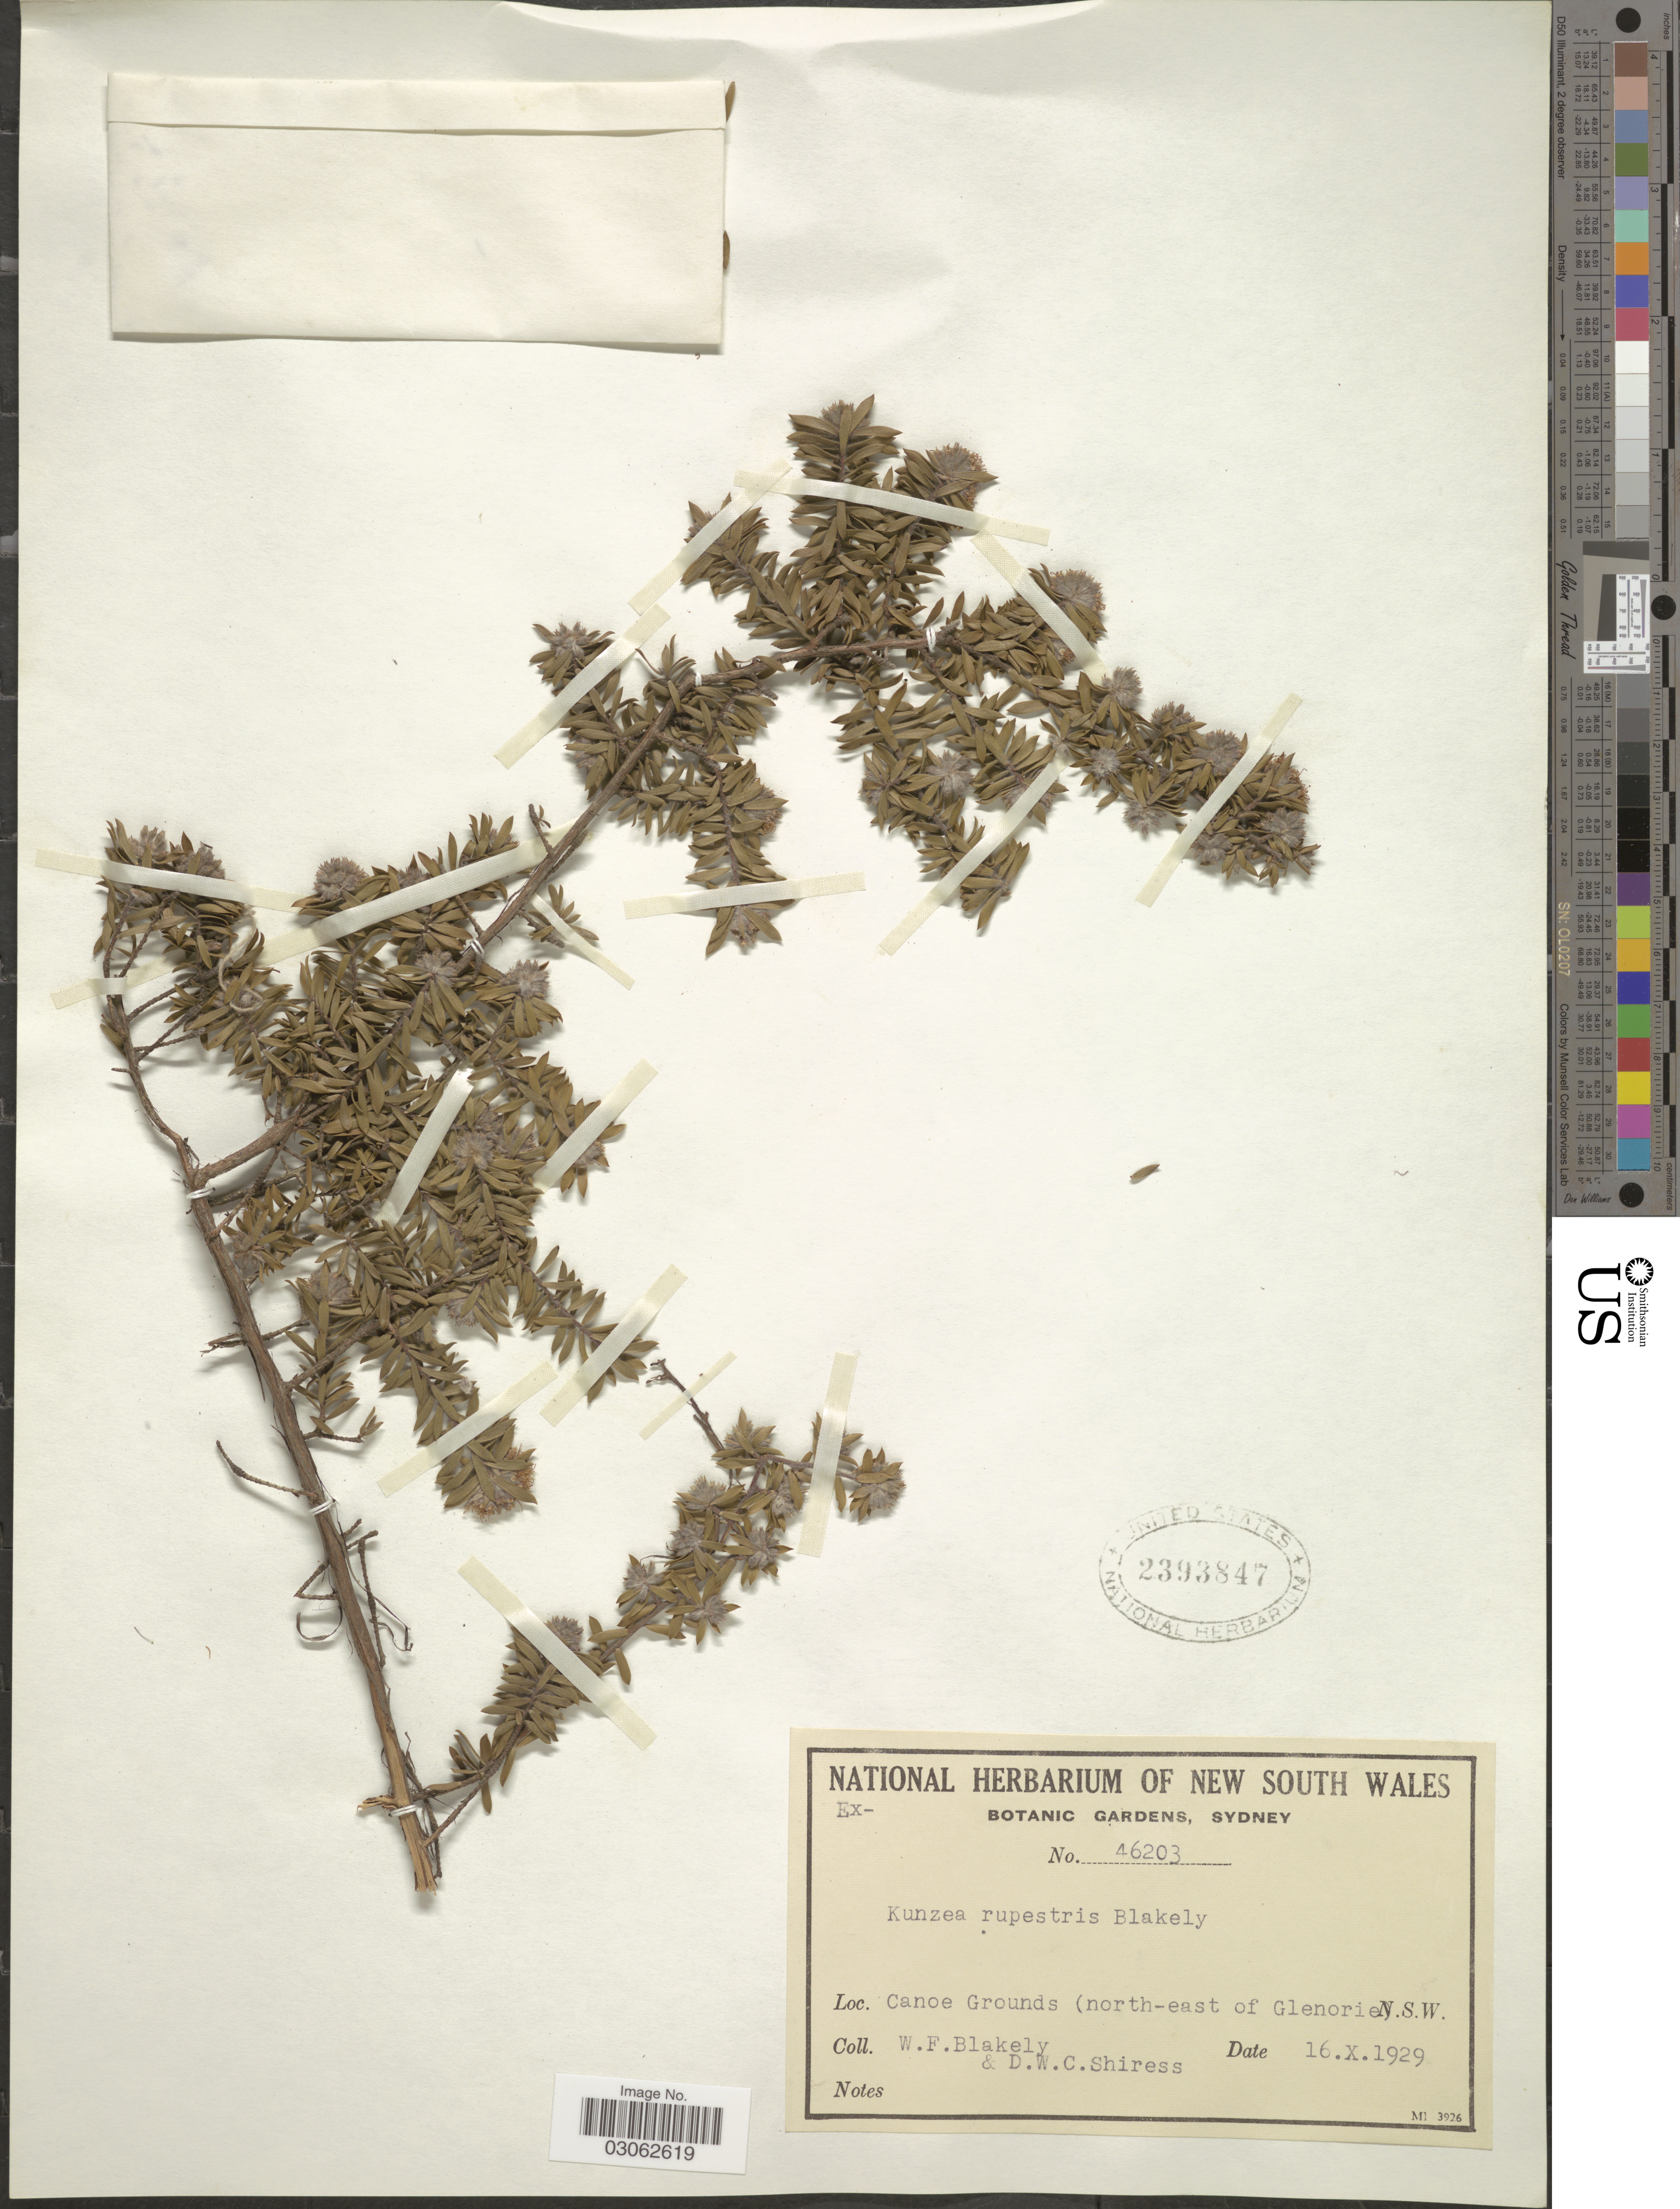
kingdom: Plantae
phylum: Tracheophyta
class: Magnoliopsida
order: Myrtales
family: Myrtaceae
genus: Kunzea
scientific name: Kunzea rupestris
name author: Blakely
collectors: W. Blakely & D. Shiress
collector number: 46203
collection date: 1929-10-16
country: Australia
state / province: New South Wales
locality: Canoe Grounds (north-east of Glenories) N.S.W.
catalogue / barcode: US 2393847